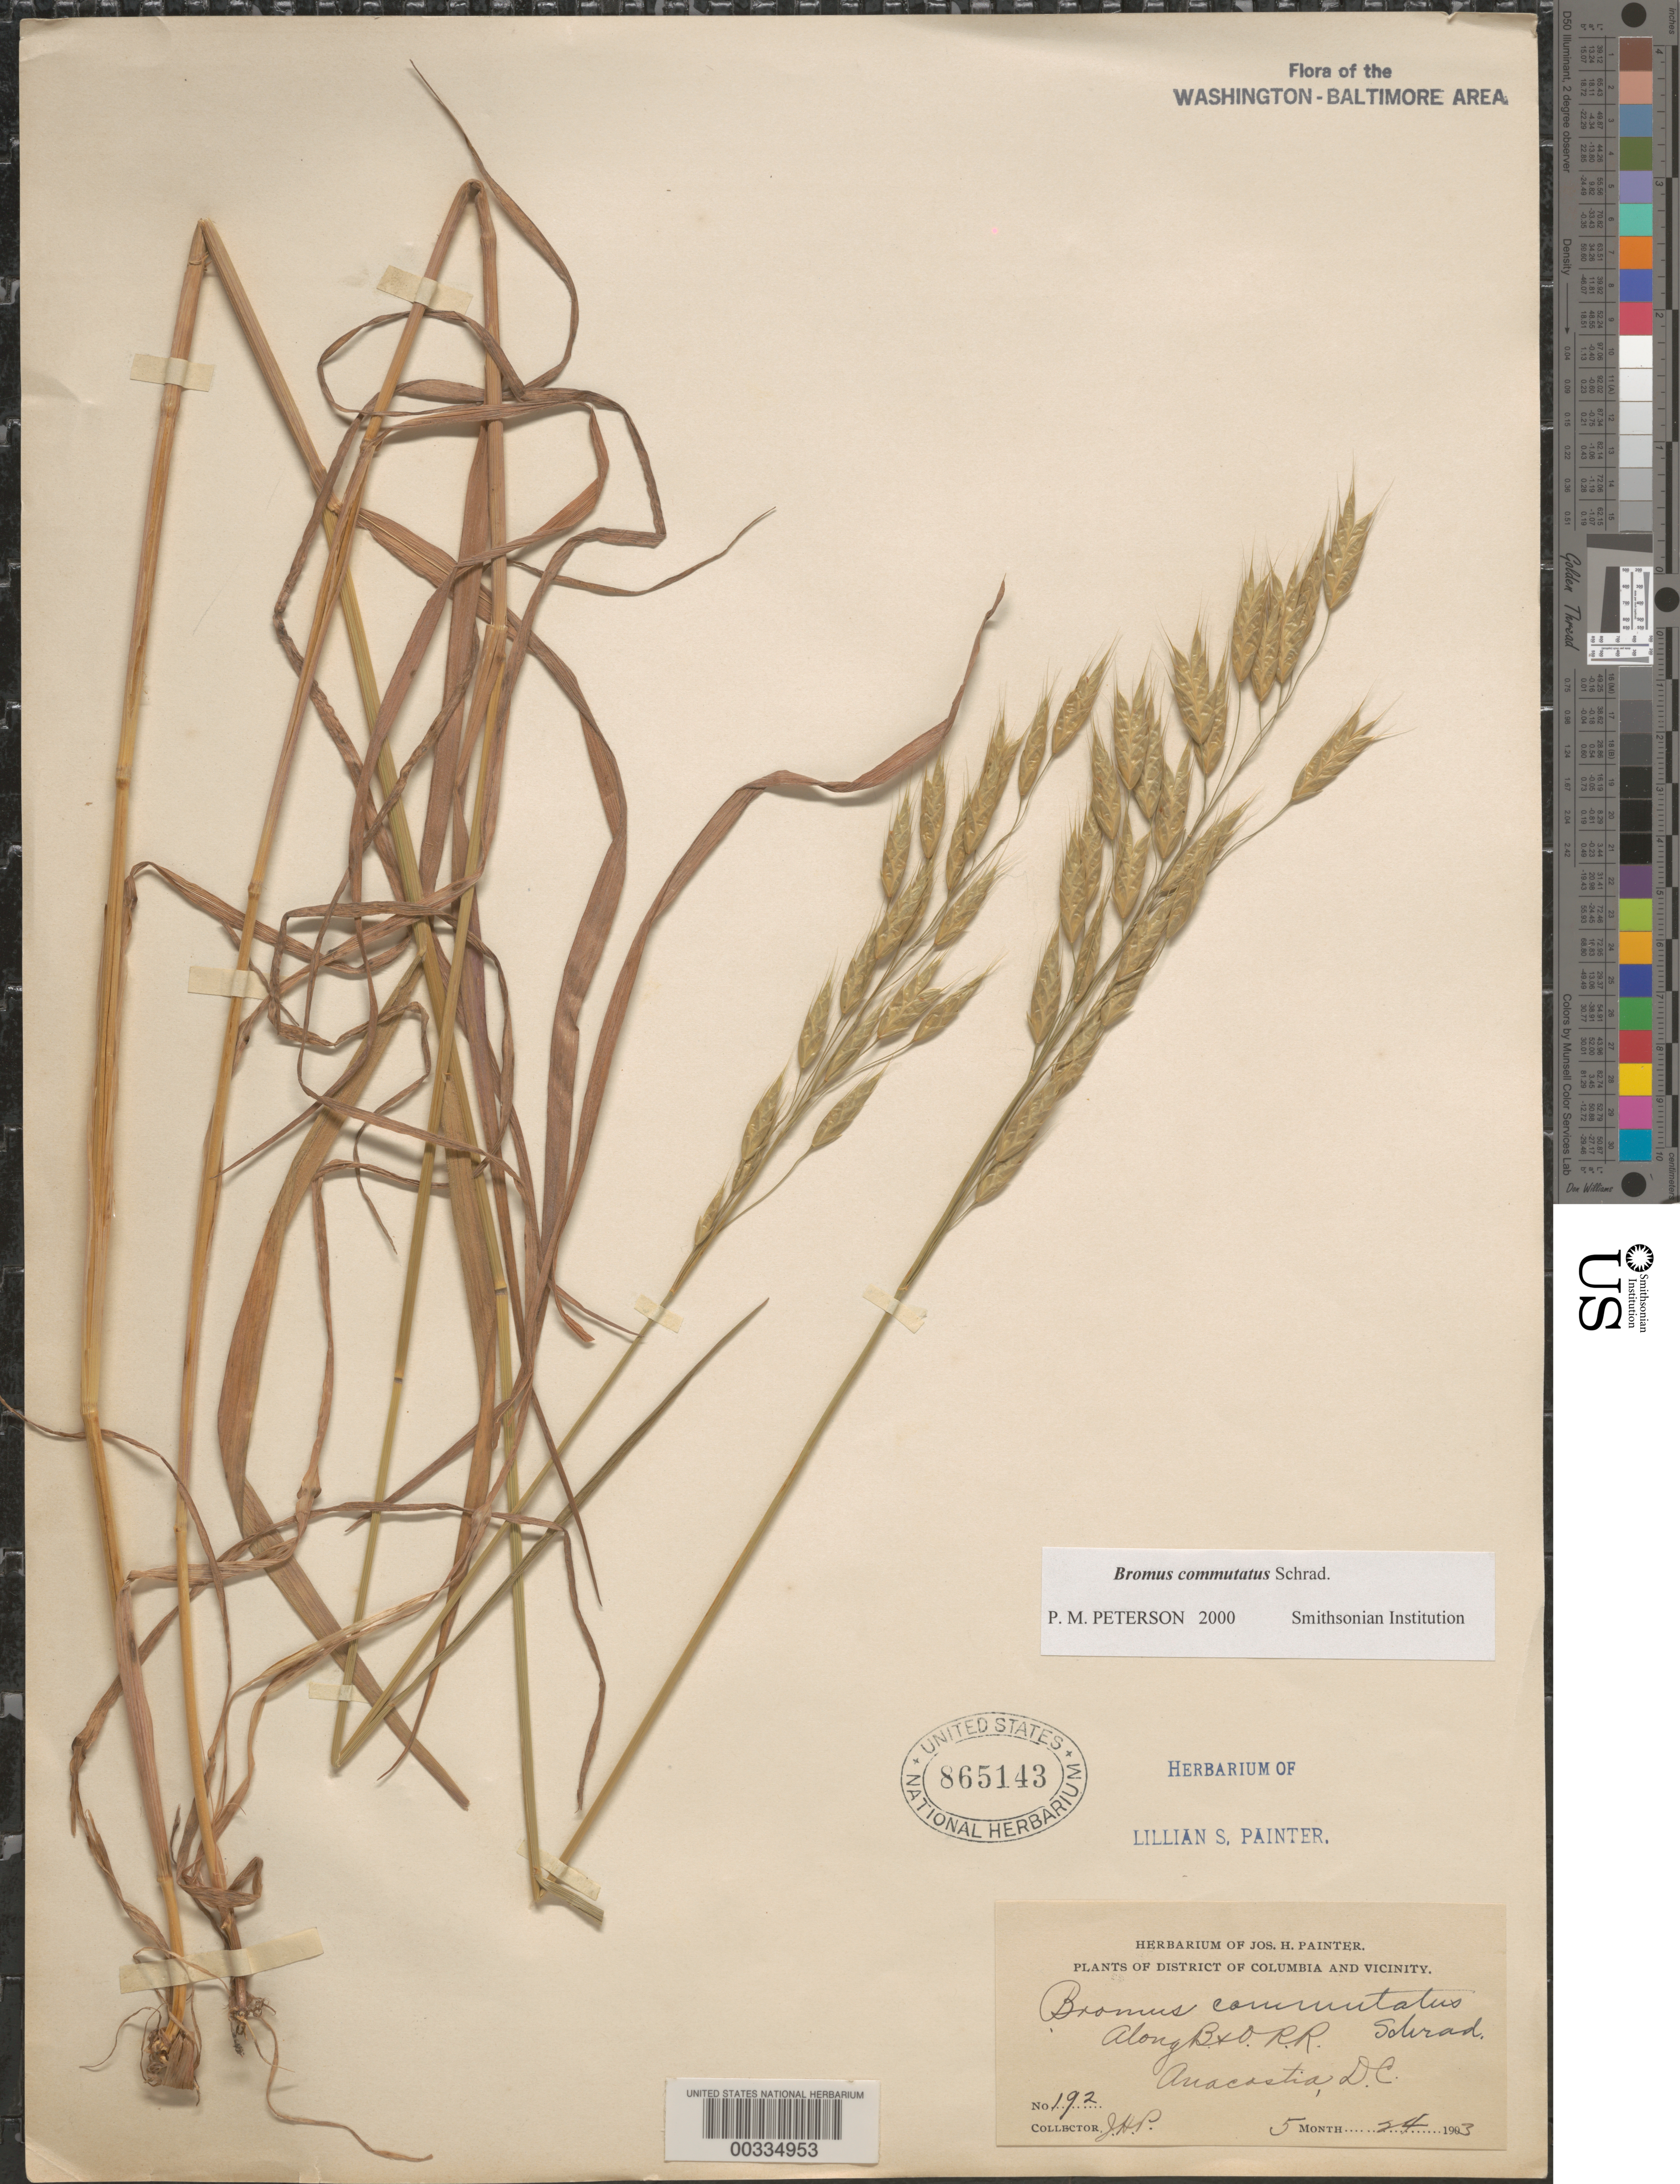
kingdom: Plantae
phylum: Tracheophyta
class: Liliopsida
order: Poales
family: Poaceae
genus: Bromus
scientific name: Bromus commutatus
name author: Schrad.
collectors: J. H. Painter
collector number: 192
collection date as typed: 24 May 1903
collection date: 1903-05-24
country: United States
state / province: District of Columbia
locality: Anacostia, along B&O R.R.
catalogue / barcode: US 865143